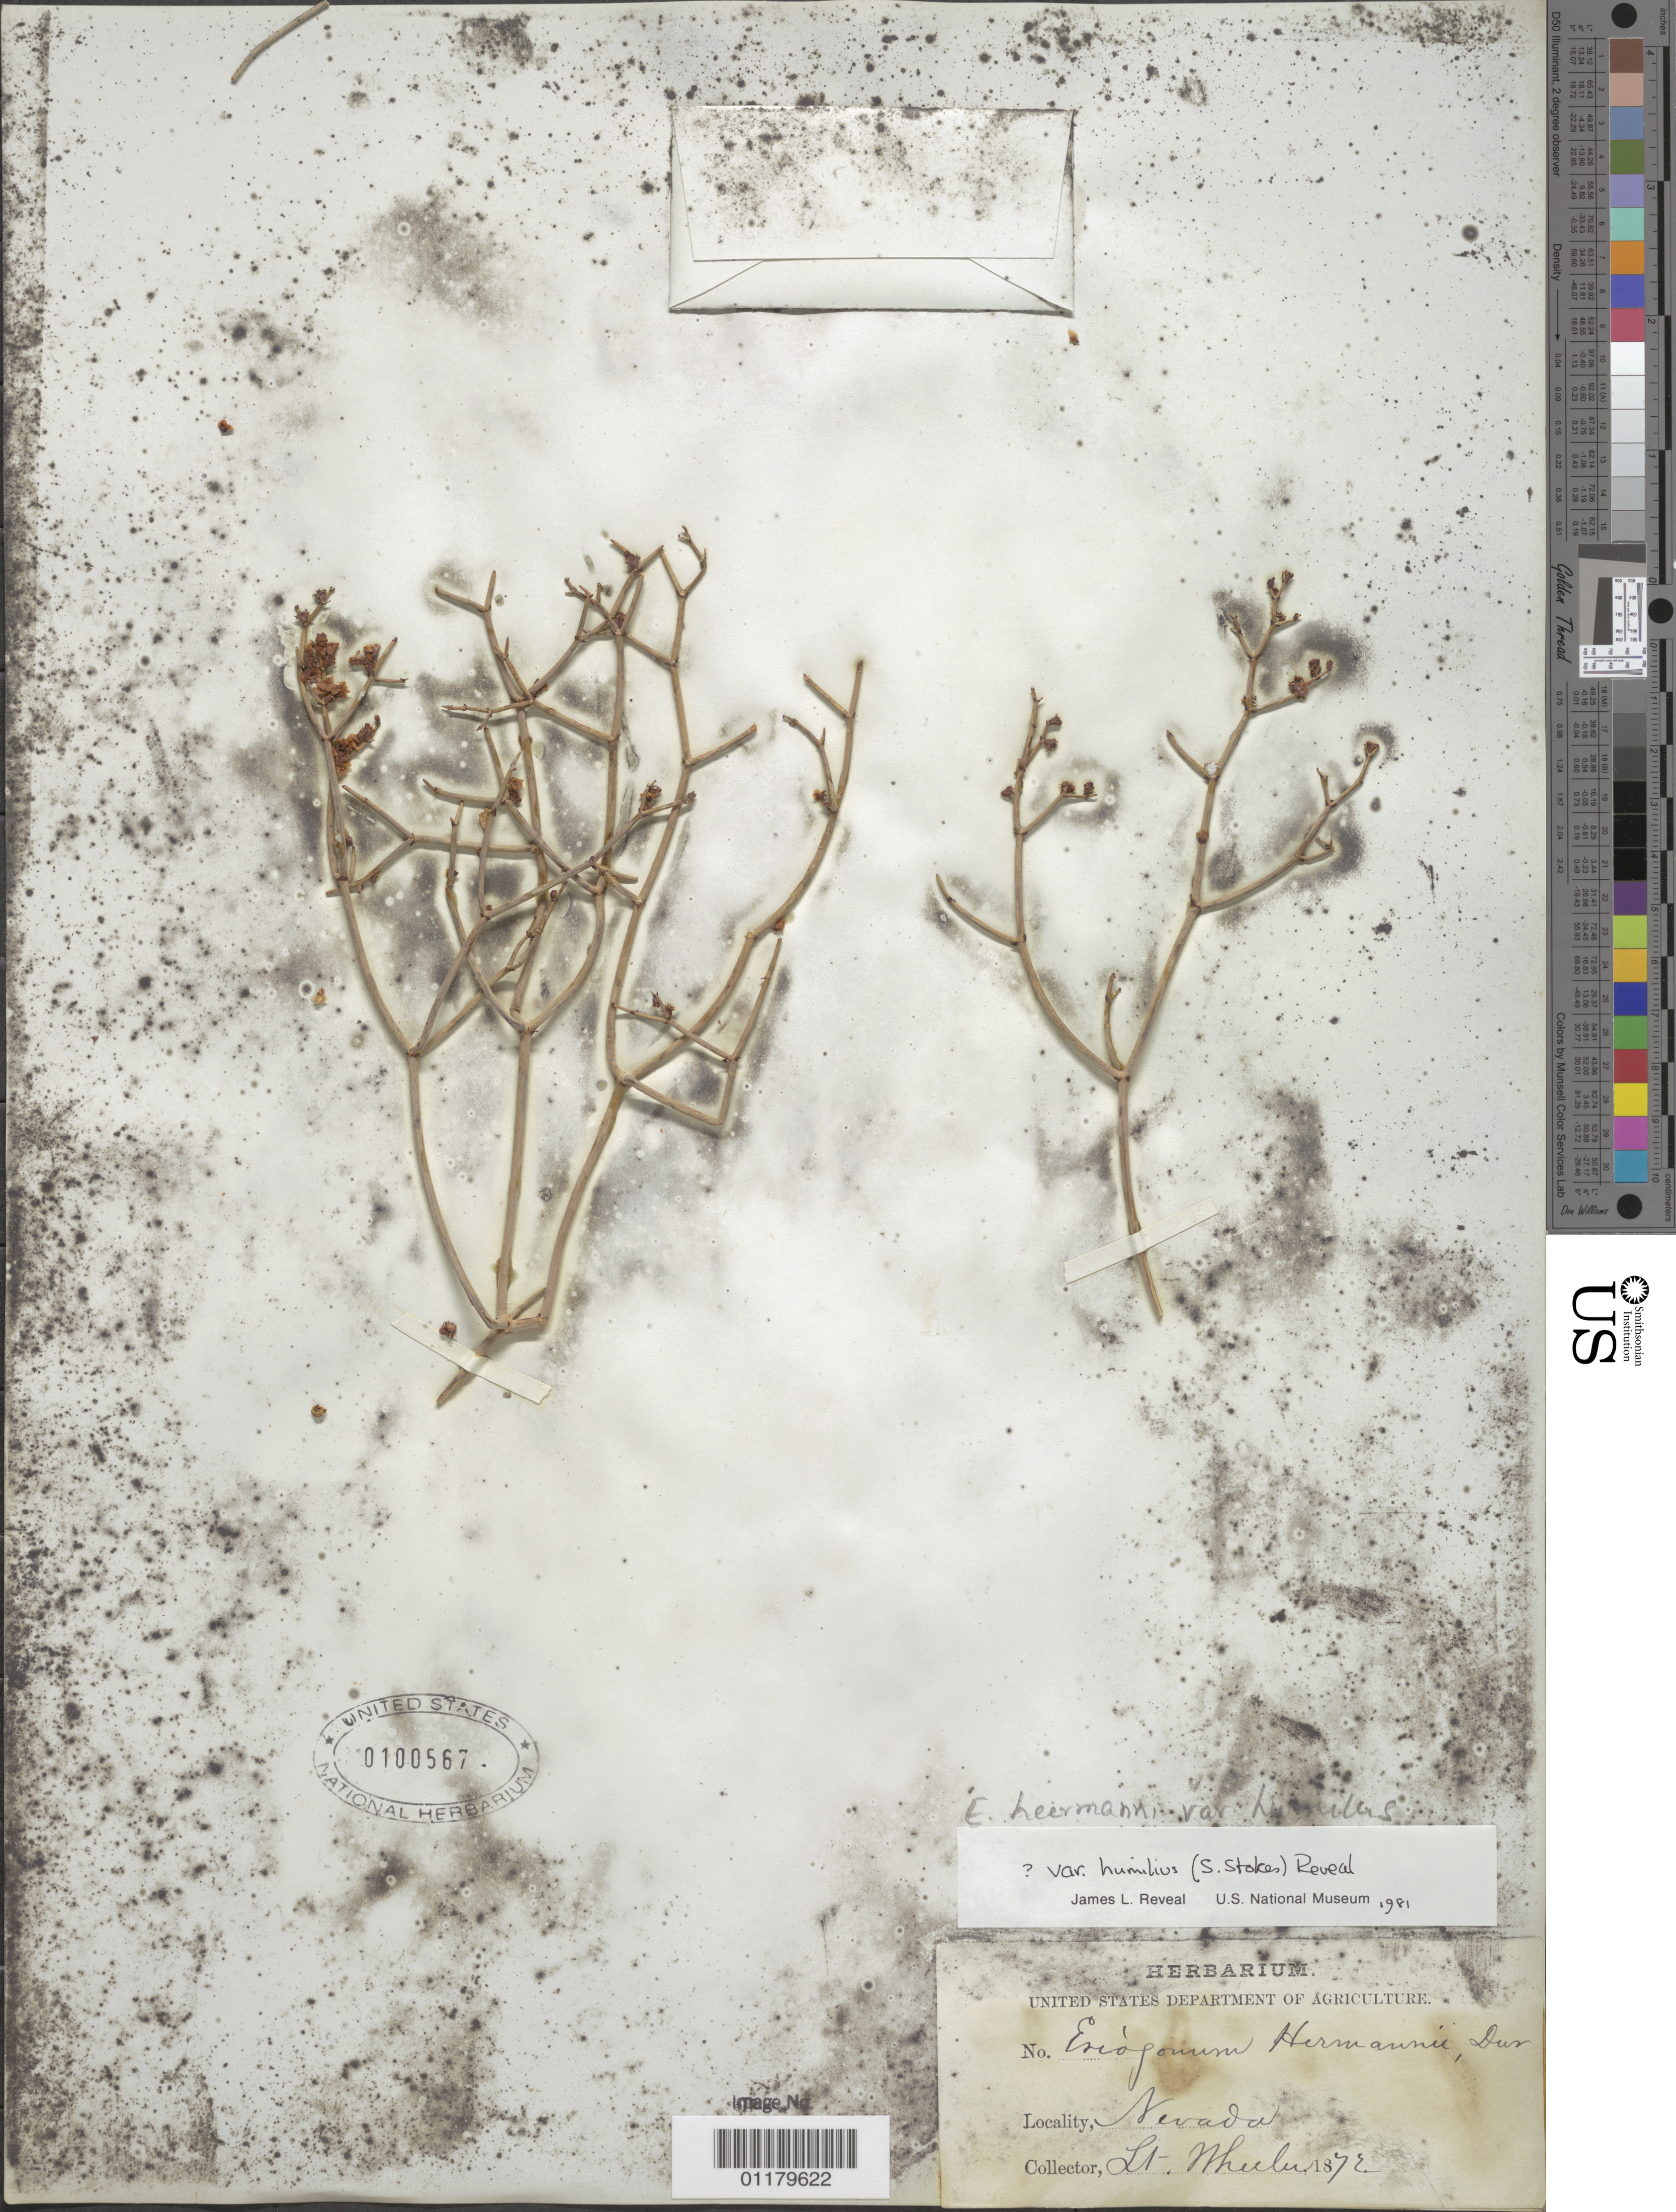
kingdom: Plantae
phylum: Tracheophyta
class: Magnoliopsida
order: Caryophyllales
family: Polygonaceae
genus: Eriogonum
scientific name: Eriogonum heermannii var. heermannii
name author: Durand & Hilg.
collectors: -- Wheeler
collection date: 1872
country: United States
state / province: Nevada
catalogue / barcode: US 100567